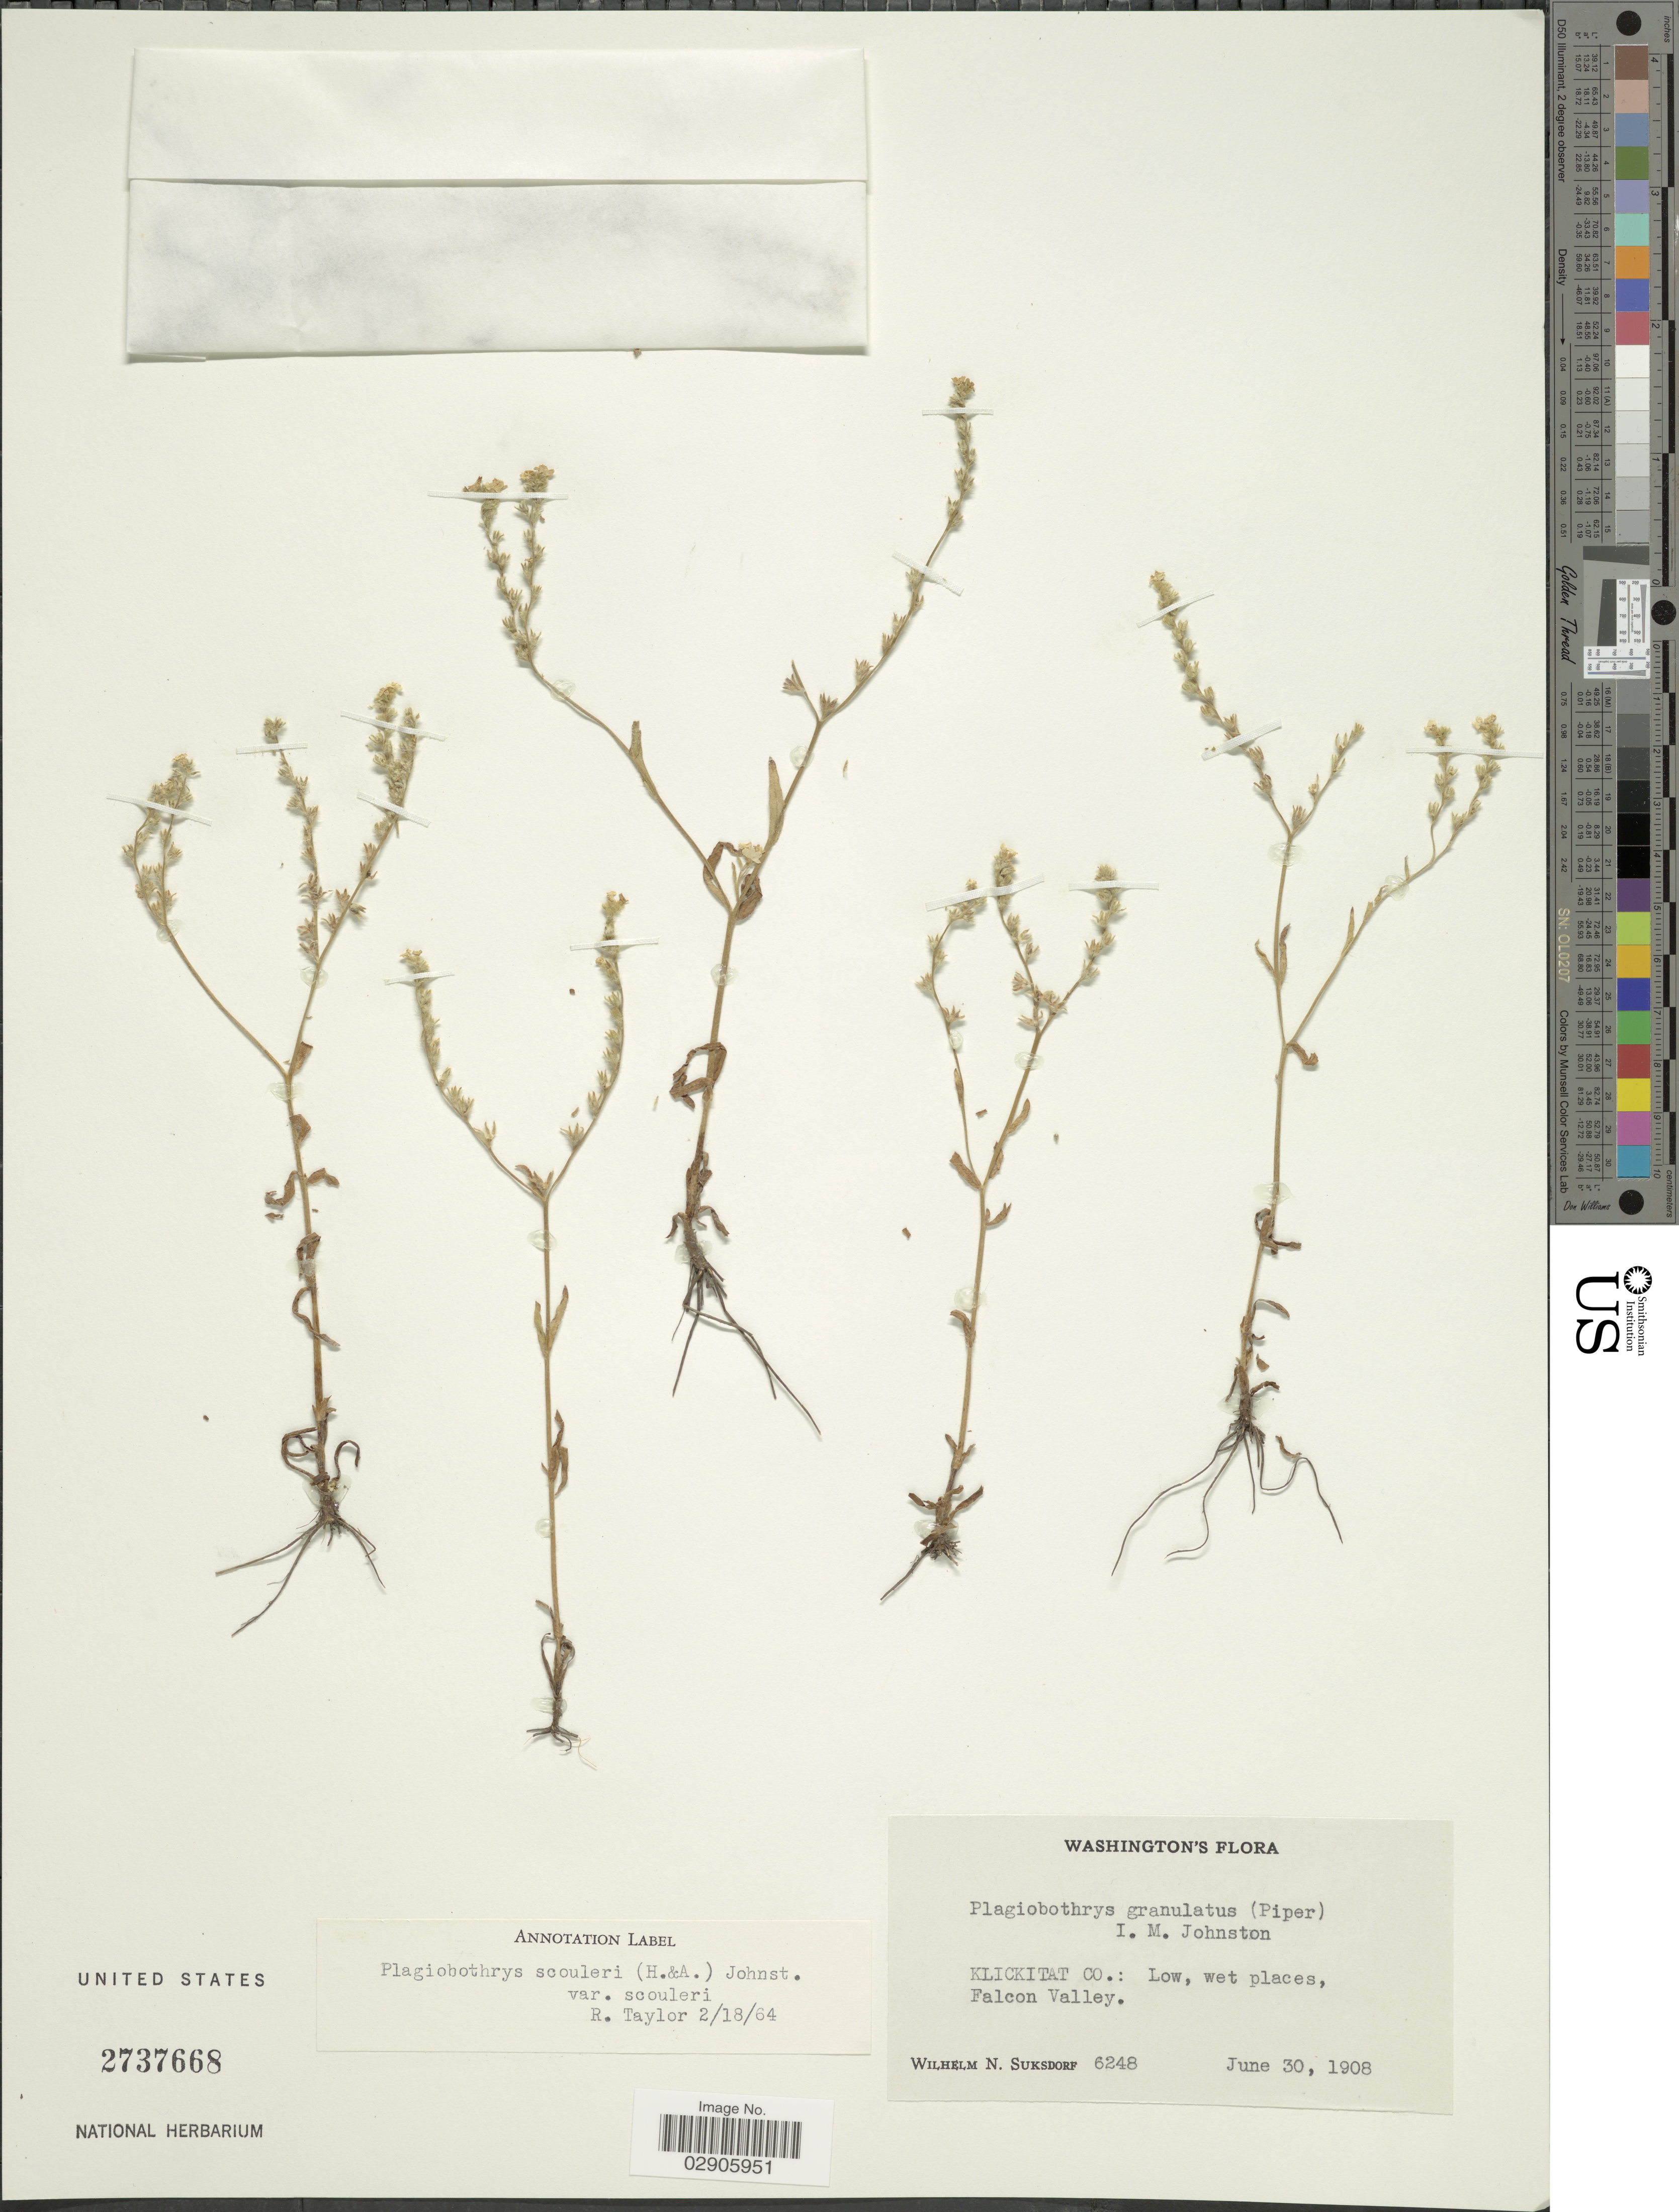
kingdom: Plantae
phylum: Tracheophyta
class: Magnoliopsida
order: Boraginales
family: Boraginaceae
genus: Plagiobothrys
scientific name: Plagiobothrys scouleri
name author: I.M. Johnst.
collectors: W. N. Suksdorf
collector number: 6248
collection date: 1908-06-30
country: United States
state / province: Washington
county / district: Klickitat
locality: Klickitat Co.: Low, wet places, Falcon Valley.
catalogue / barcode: US 2737668